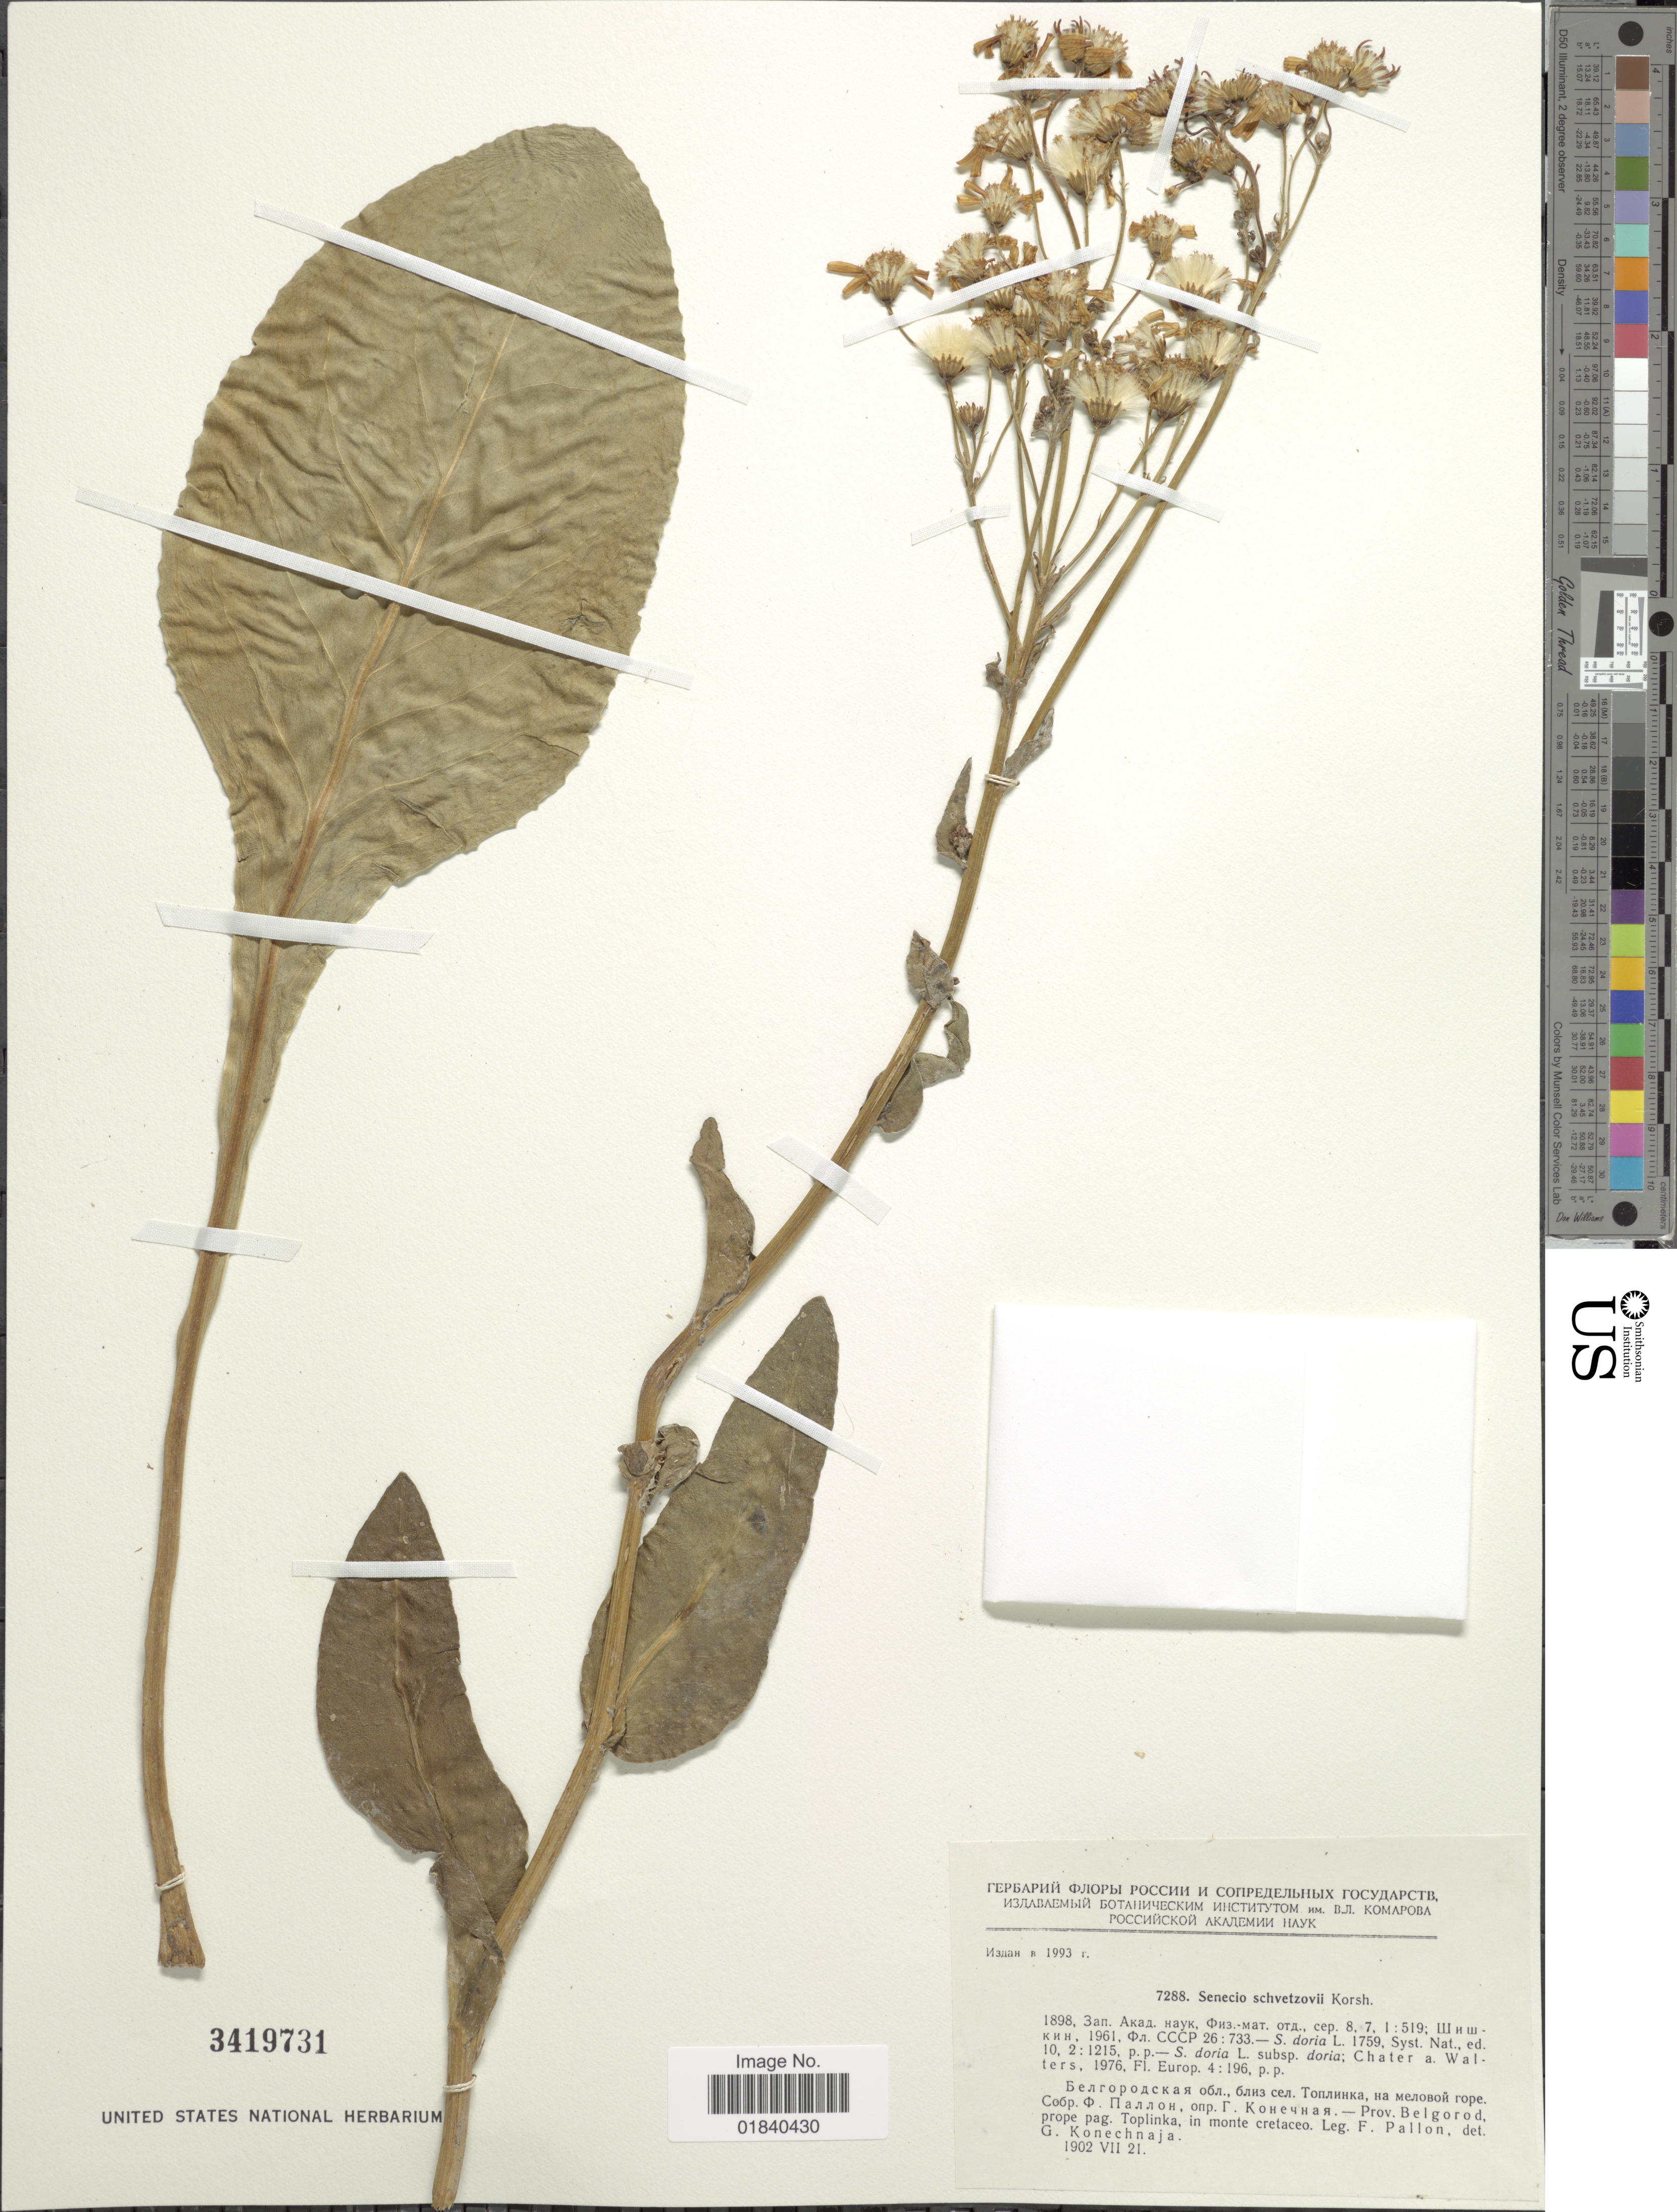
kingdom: Plantae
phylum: Tracheophyta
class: Magnoliopsida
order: Asterales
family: Asteraceae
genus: Senecio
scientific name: Senecio doria L.. nom. cons.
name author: L.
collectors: F. Pallon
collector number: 7288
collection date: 1902-07-21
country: Russian Federation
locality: Prov. Belgorod, prope pag. Toplinka, in monte cretaceo.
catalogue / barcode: US 3419731